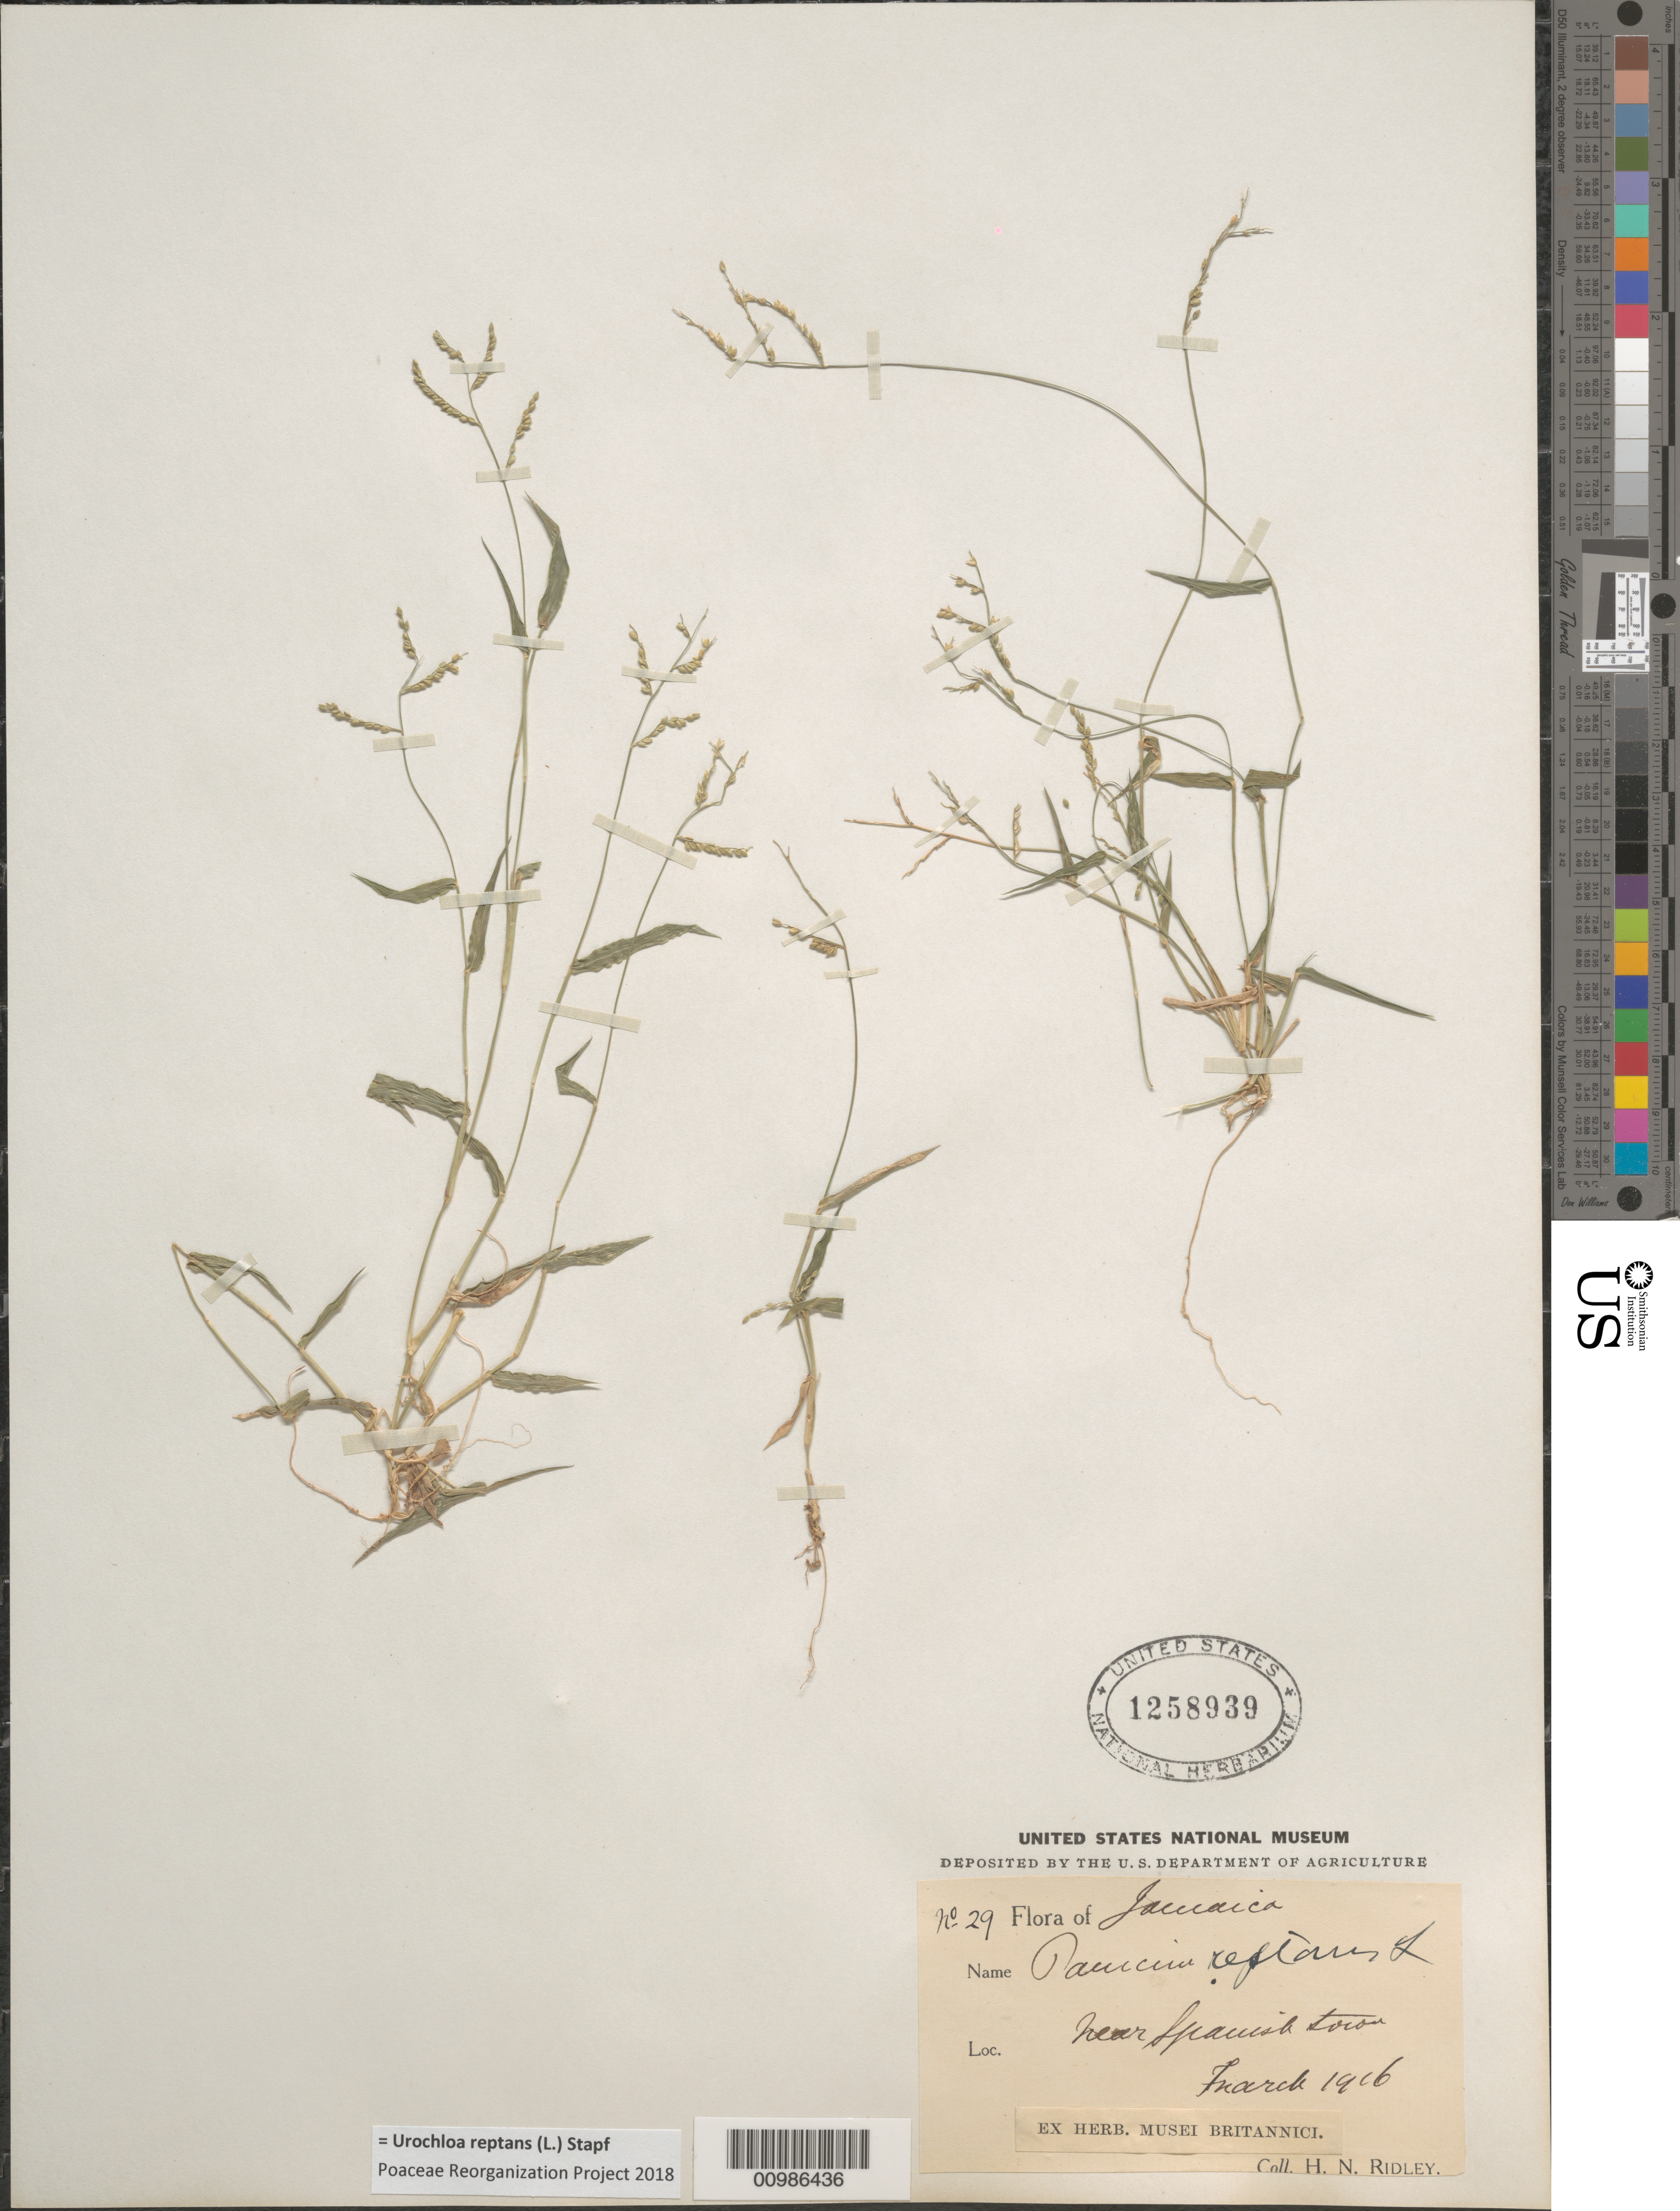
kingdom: Plantae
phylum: Tracheophyta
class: Liliopsida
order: Poales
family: Poaceae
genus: Brachiaria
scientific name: Brachiaria reptans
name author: (L.) C.E. Hubb. & C.A. Gardner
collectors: H. N. Ridley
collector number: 29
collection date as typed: Mar 1916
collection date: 1916-03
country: Jamaica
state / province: Saint Catherine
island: Jamaica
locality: Spanish Town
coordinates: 0 N, 0 E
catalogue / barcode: US 1258939